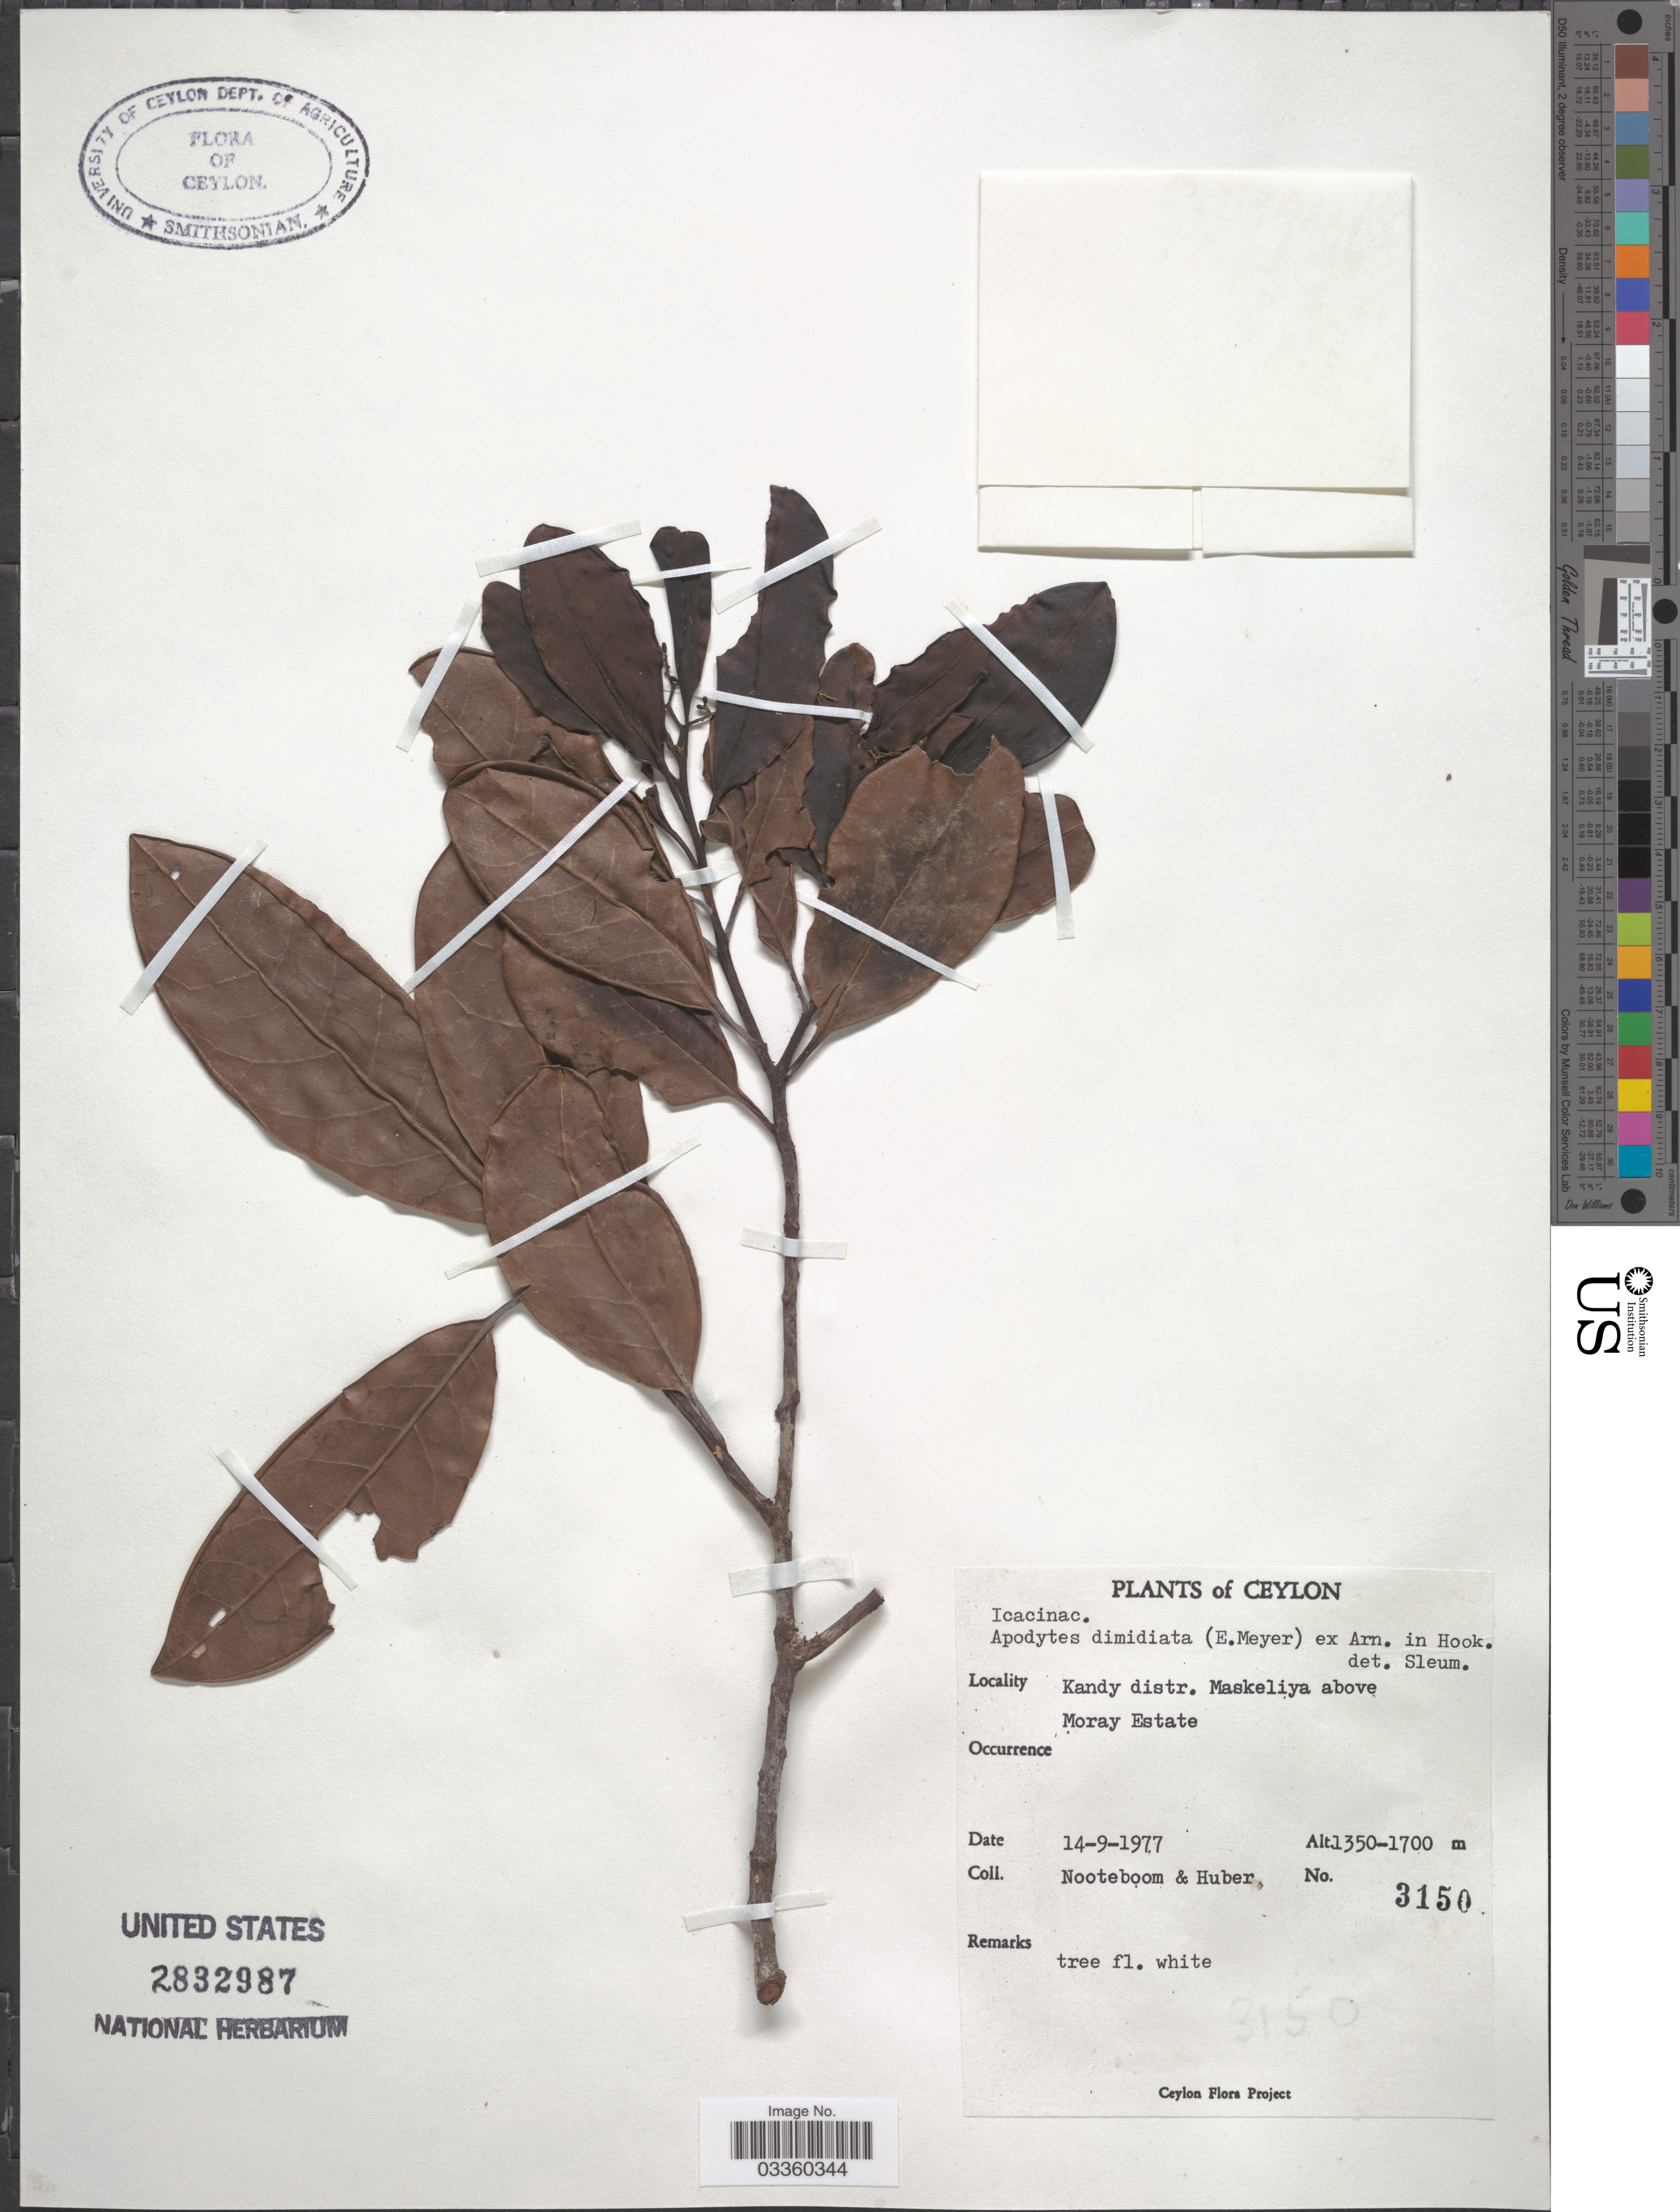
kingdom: Plantae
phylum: Tracheophyta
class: Magnoliopsida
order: Metteniusales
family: Metteniusaceae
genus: Apodytes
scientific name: Apodytes dimidiata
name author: E. Mey. ex Arn.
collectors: Nooteboom, -- & Huber, --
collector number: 3150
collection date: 1977-09-14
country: Sri Lanka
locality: Ceylon. Kandy distr. Maskeliya above Moray Estate.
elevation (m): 1350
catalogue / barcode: US 2832987